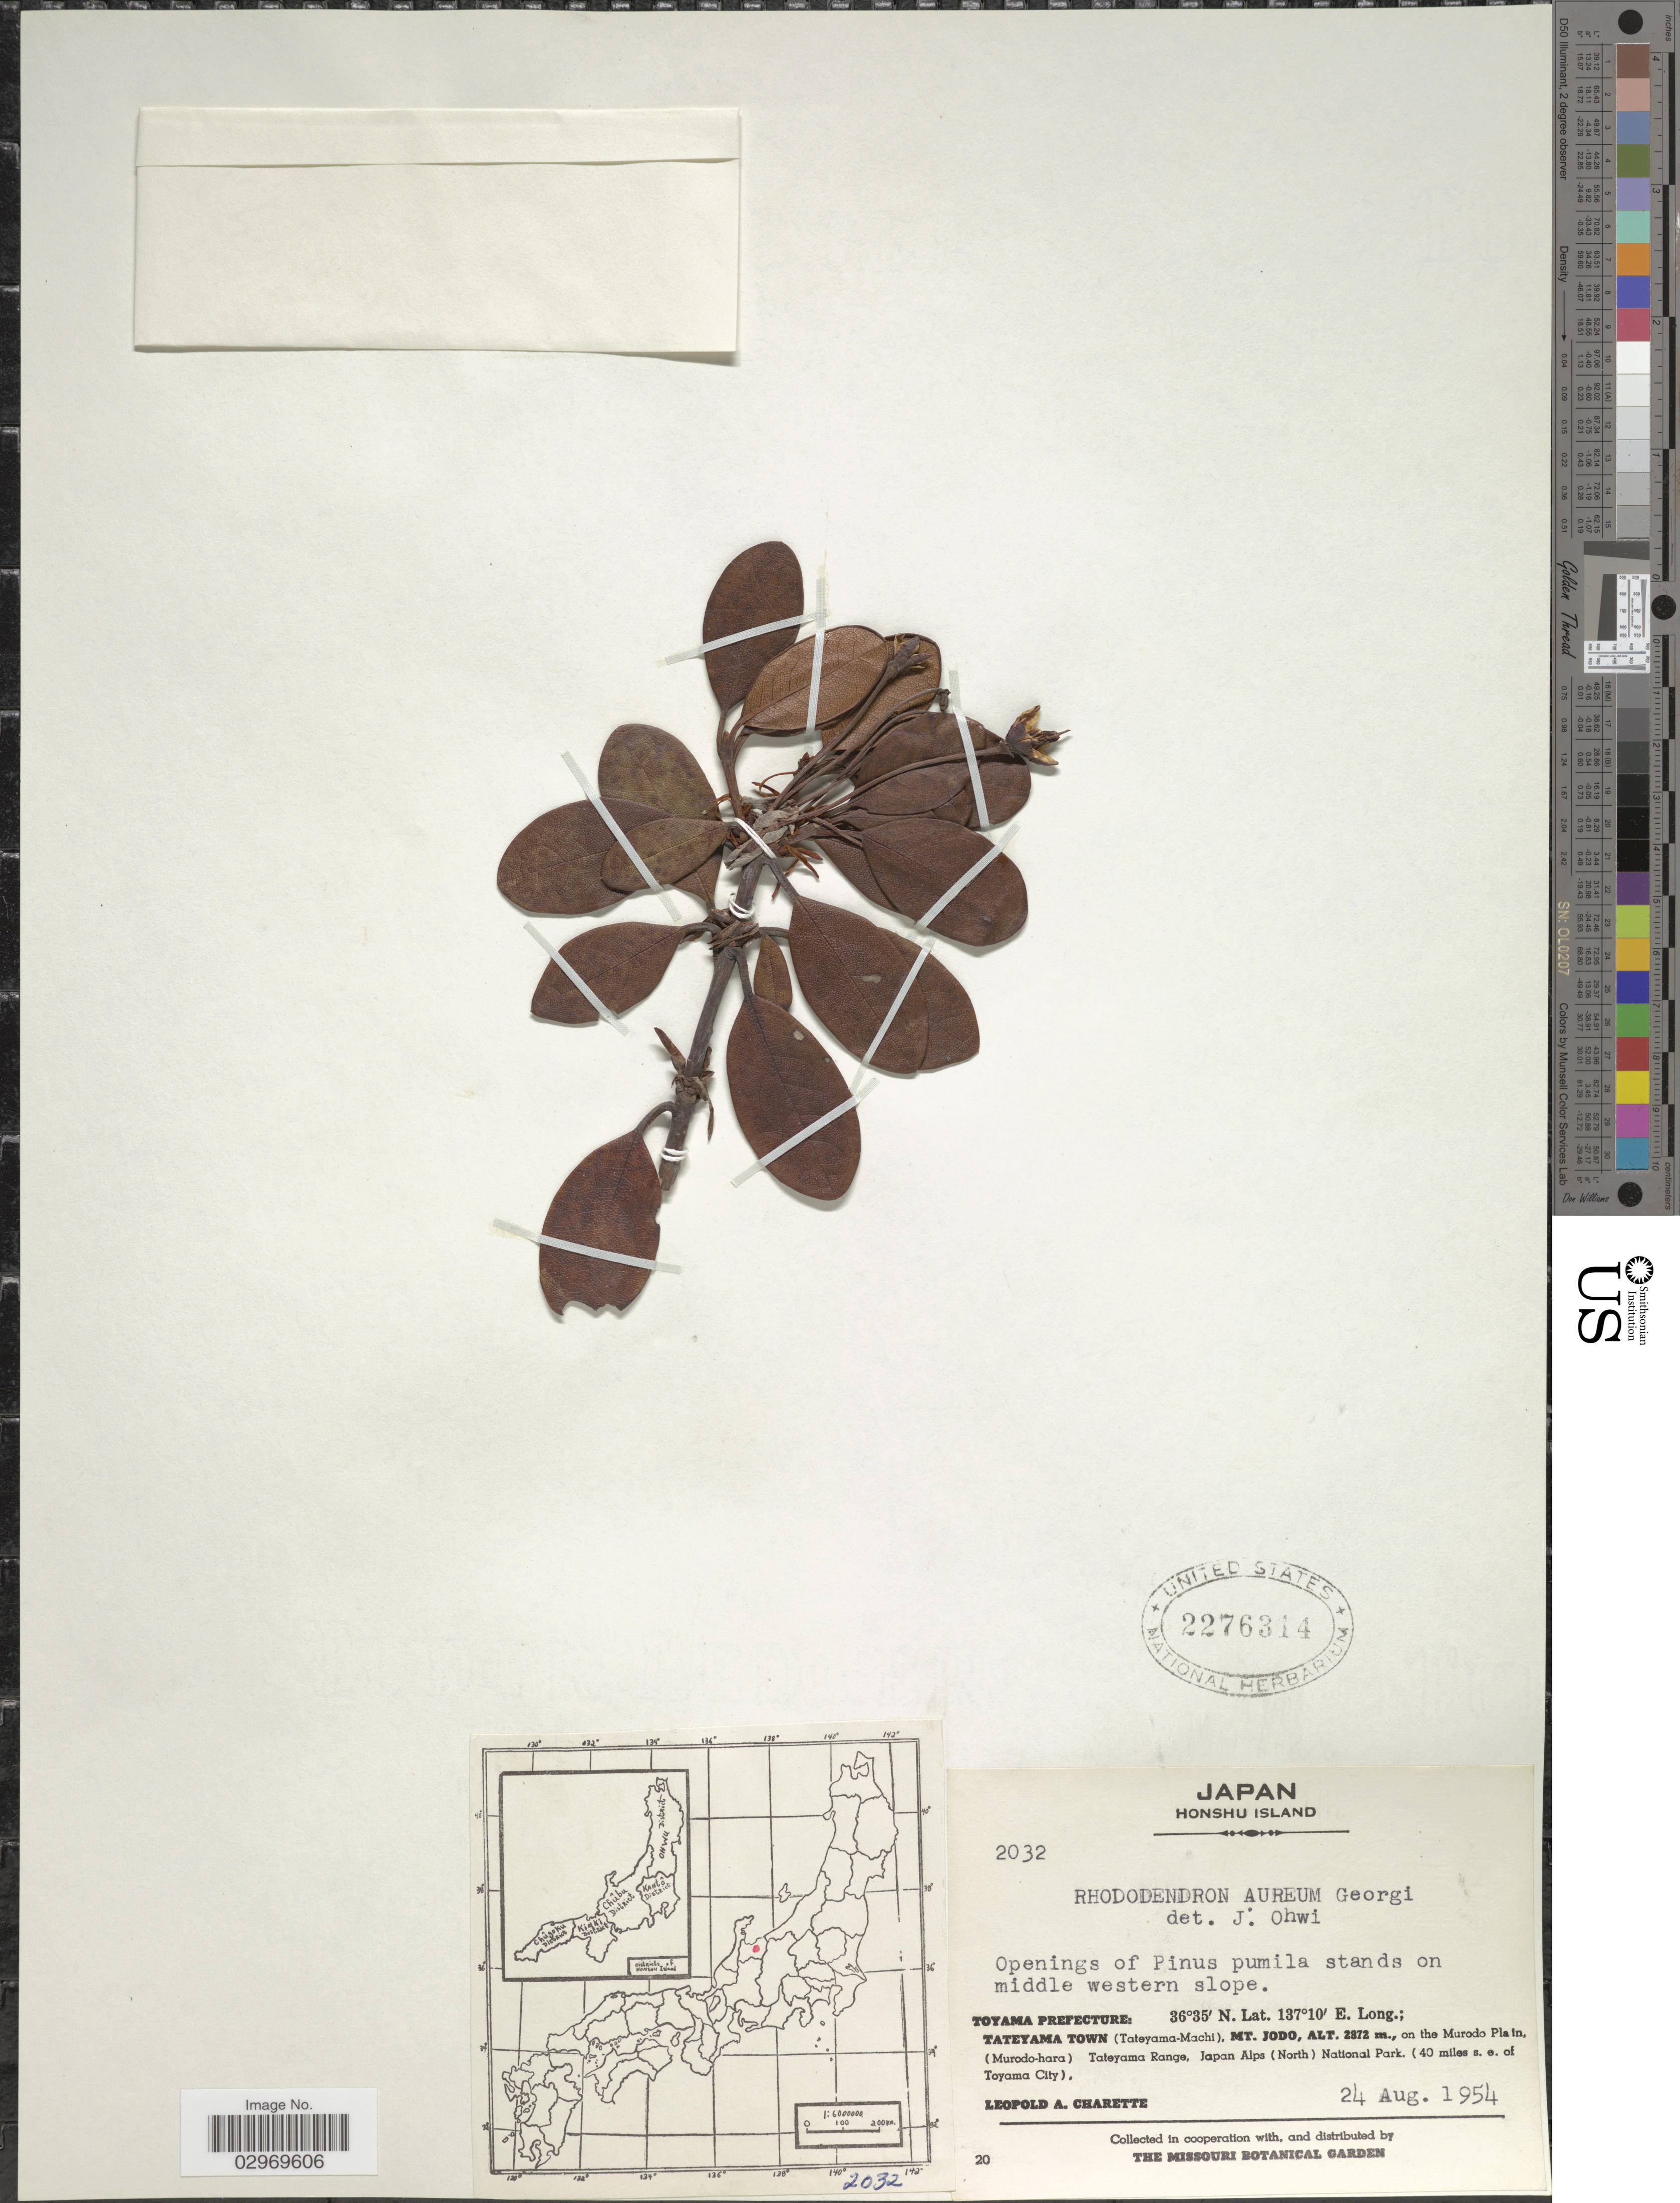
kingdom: Plantae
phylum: Tracheophyta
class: Magnoliopsida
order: Ericales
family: Ericaceae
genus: Rhododendron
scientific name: Rhododendron aureum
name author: Georgi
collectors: L. A. Charette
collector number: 2032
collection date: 1954-08-24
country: Japan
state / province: Toyama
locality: Honshu Island, Toyama Prefecture, Tateyama Town (Tateyama-Machi), Mt. Jodo, on the Murodo Plain, (Murodo-hara), Tateyama Range, Japan Alps (North) National Park (40 miles s.e. of Toyama city).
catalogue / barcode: US 2276314